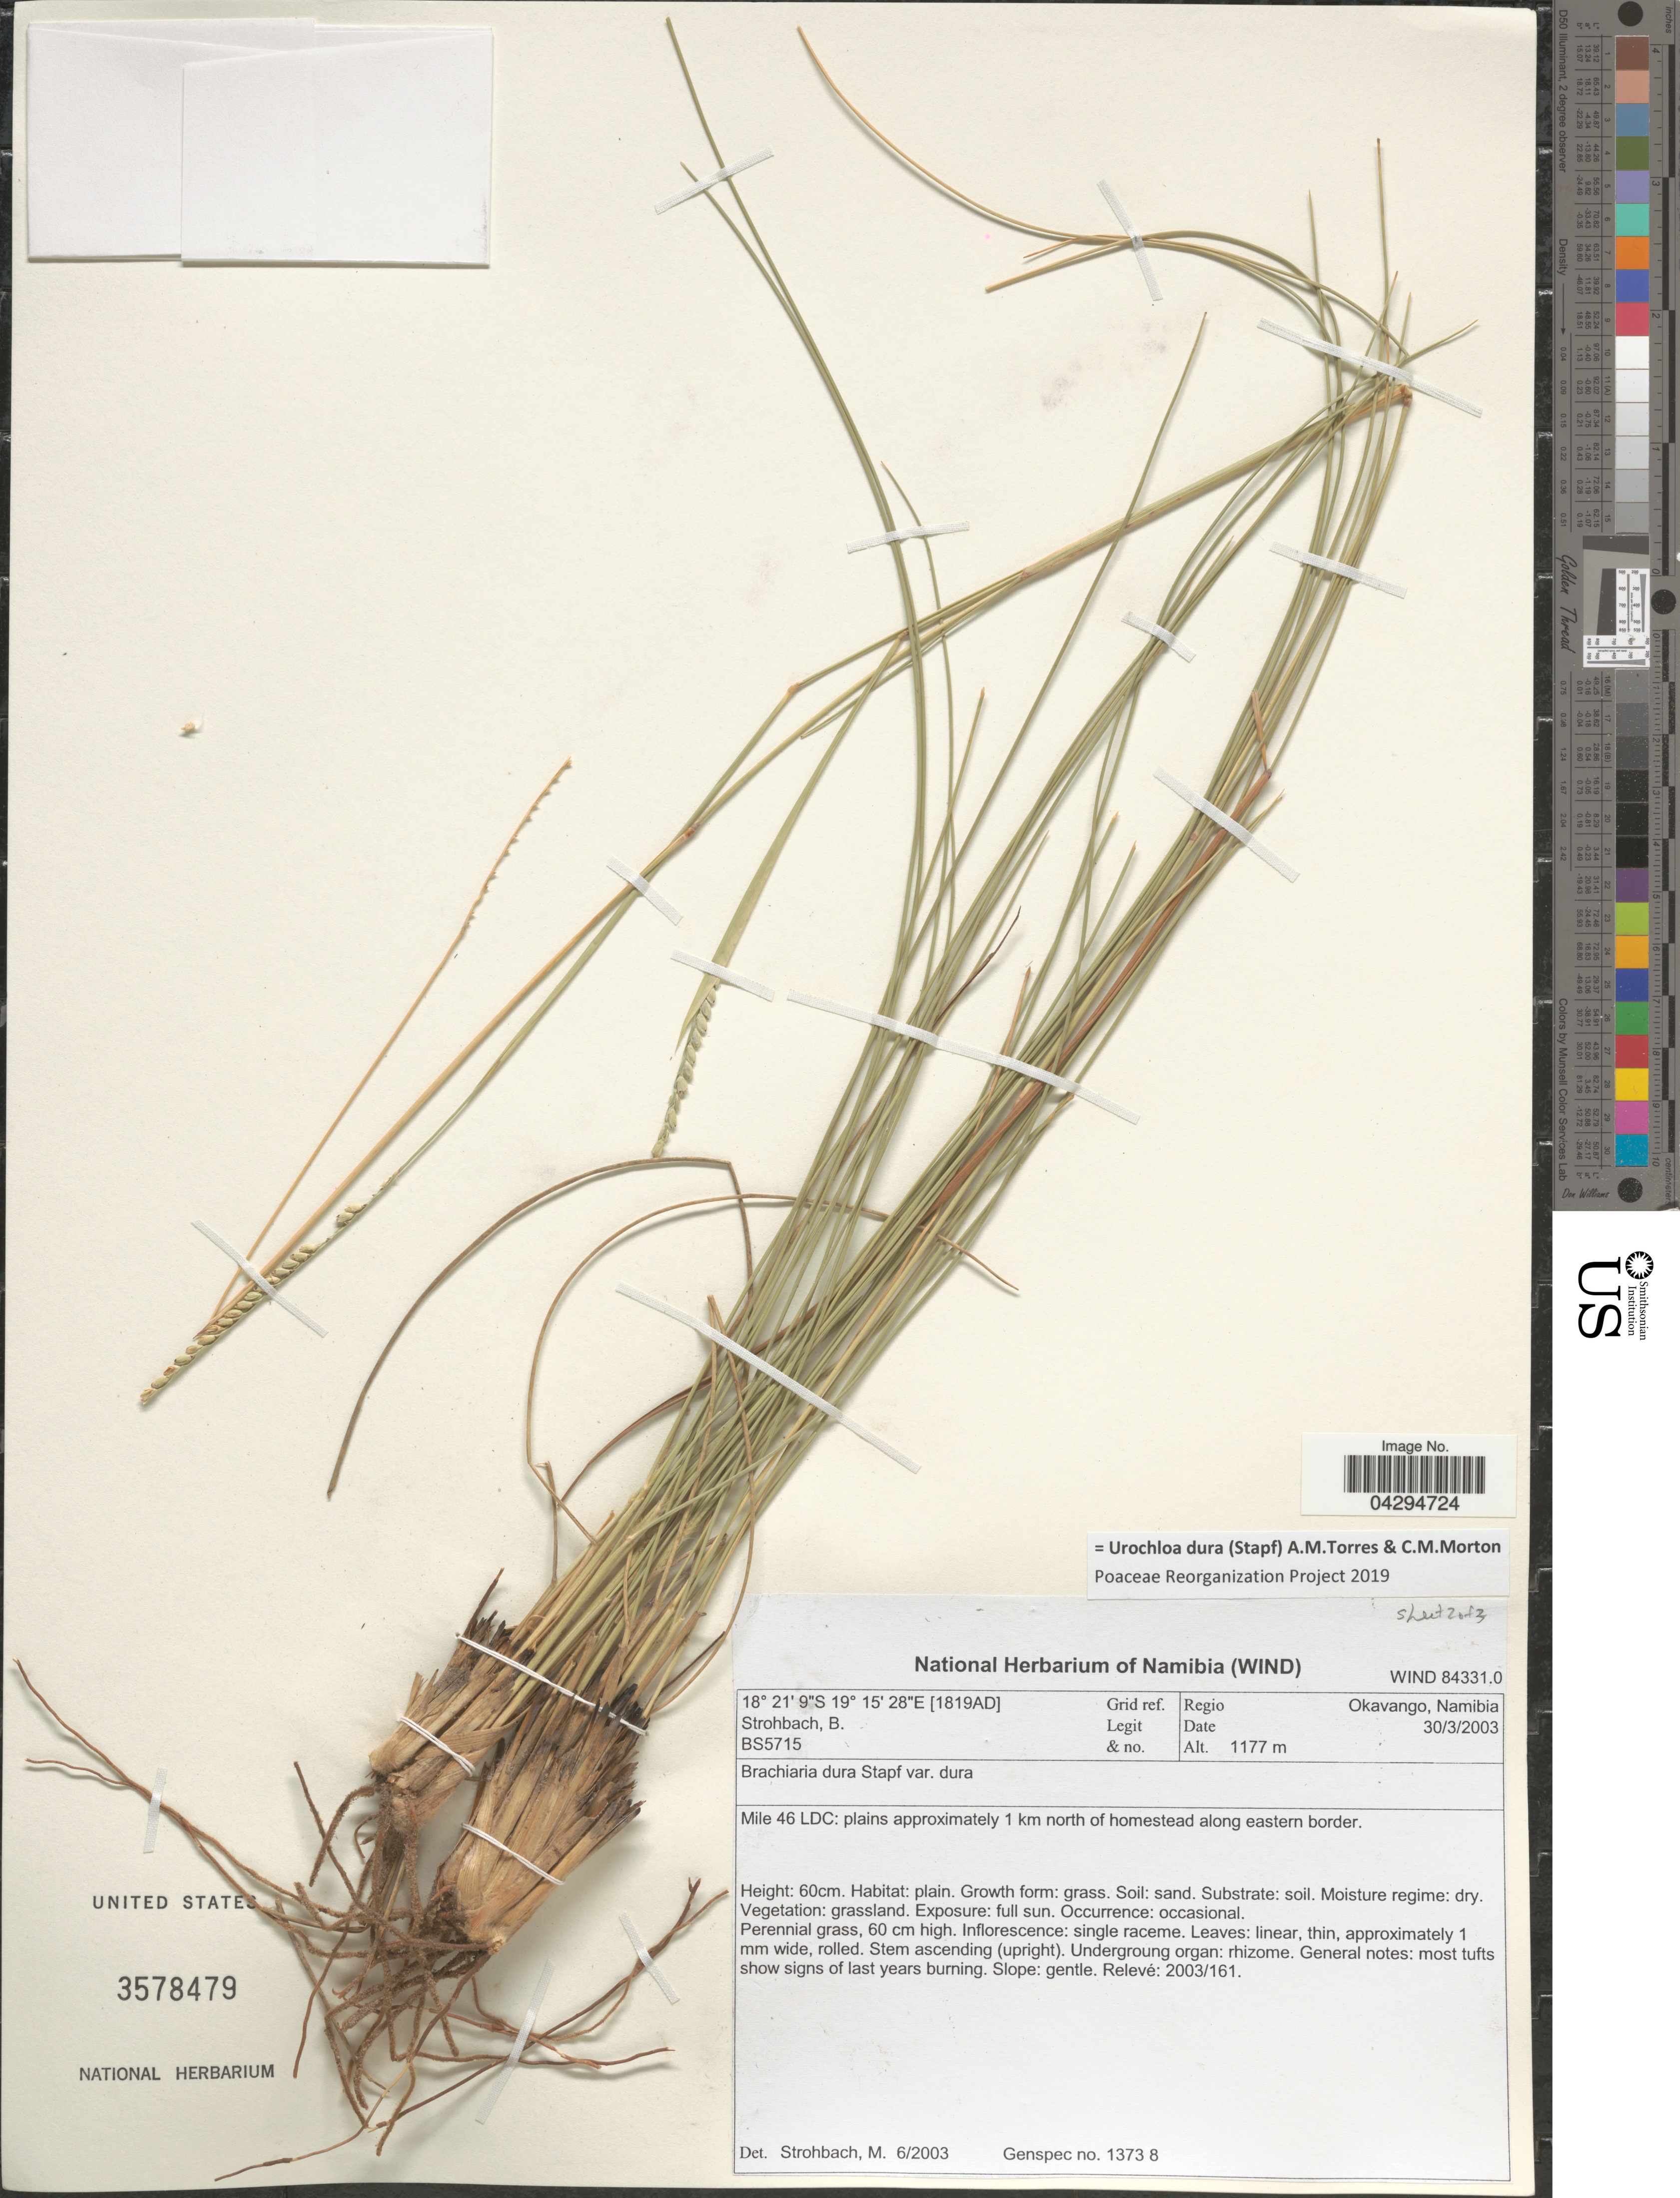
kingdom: Plantae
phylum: Tracheophyta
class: Liliopsida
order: Poales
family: Poaceae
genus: Urochloa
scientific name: Urochloa dura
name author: (Stapf) A.M. Torres & C.M. Morton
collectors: B. Strohbach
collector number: BS5715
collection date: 2003-03-30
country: Namibia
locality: [1819AD] Grid ref. Regio Okavango, Namibia. Mile 46 LDC: plains approximately 1 km north of homestead along eastern border.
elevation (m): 1177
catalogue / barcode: US 3578479